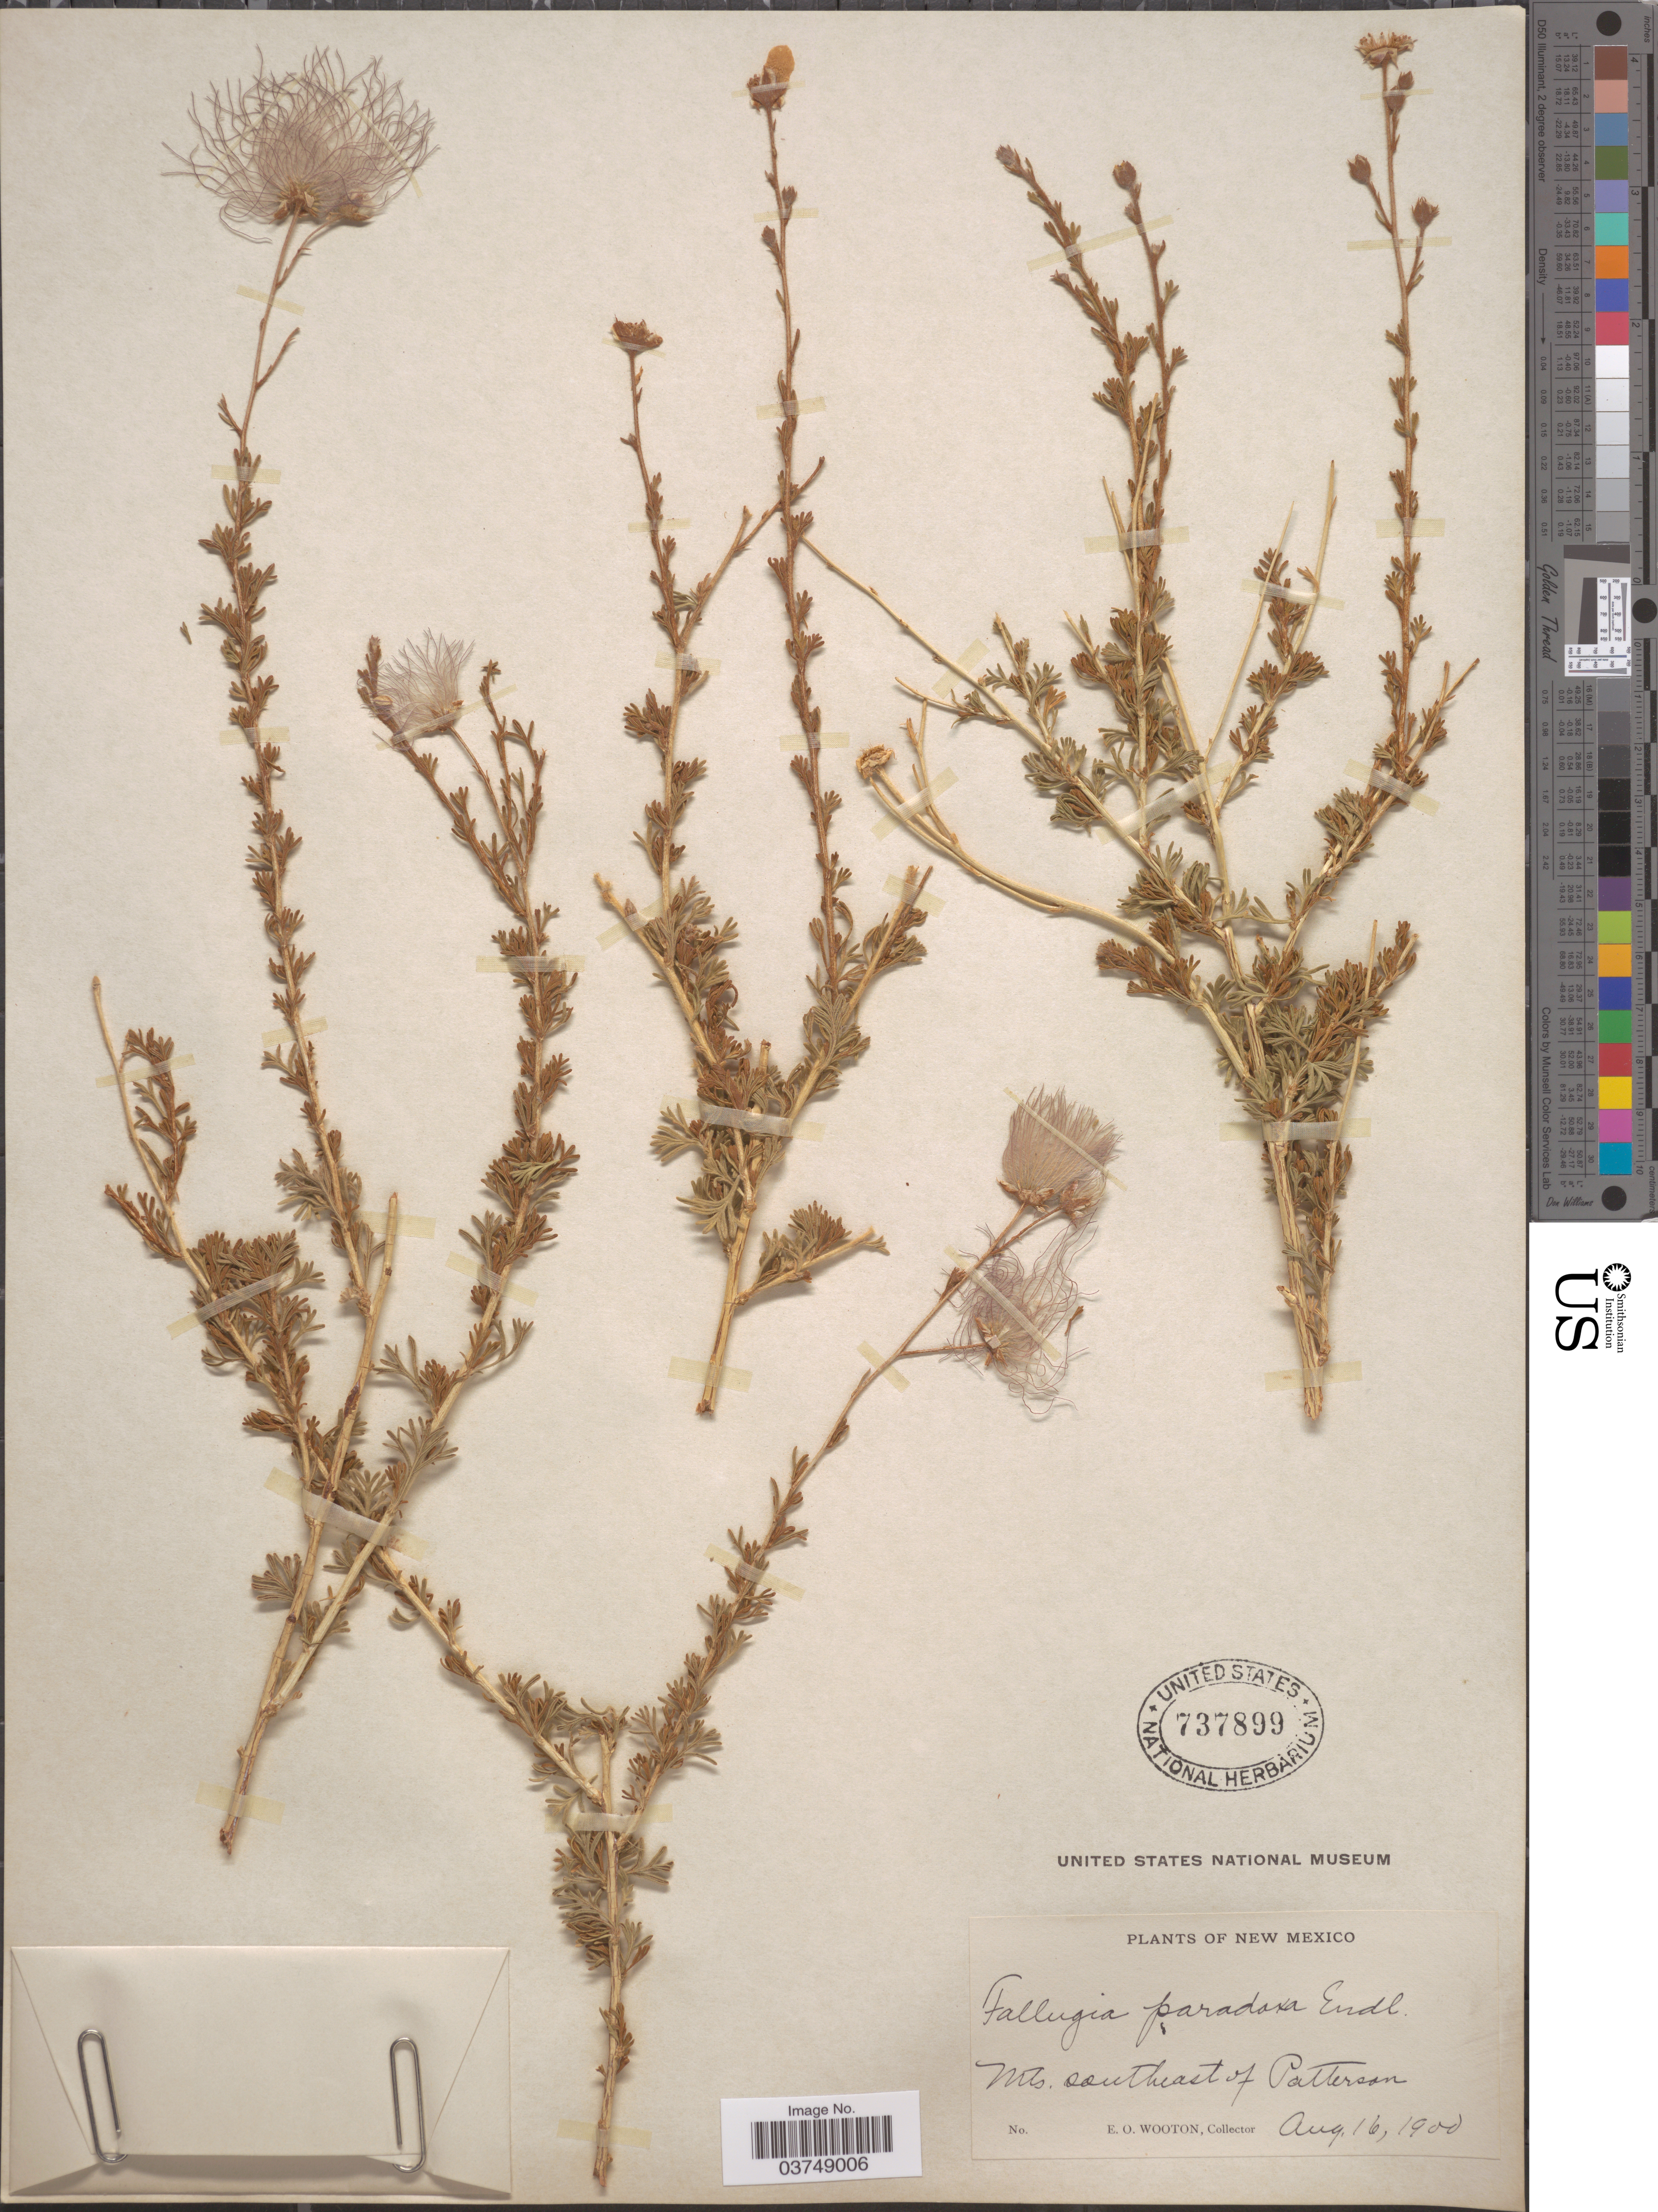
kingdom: Plantae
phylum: Tracheophyta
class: Magnoliopsida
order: Rosales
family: Rosaceae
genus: Fallugia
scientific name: Fallugia acuminata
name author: (Wooton) Rydb.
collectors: E. O. Wooton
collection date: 1900-08-16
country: United States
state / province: New Mexico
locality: Mts. southeast of Patterson.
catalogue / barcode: US 737899